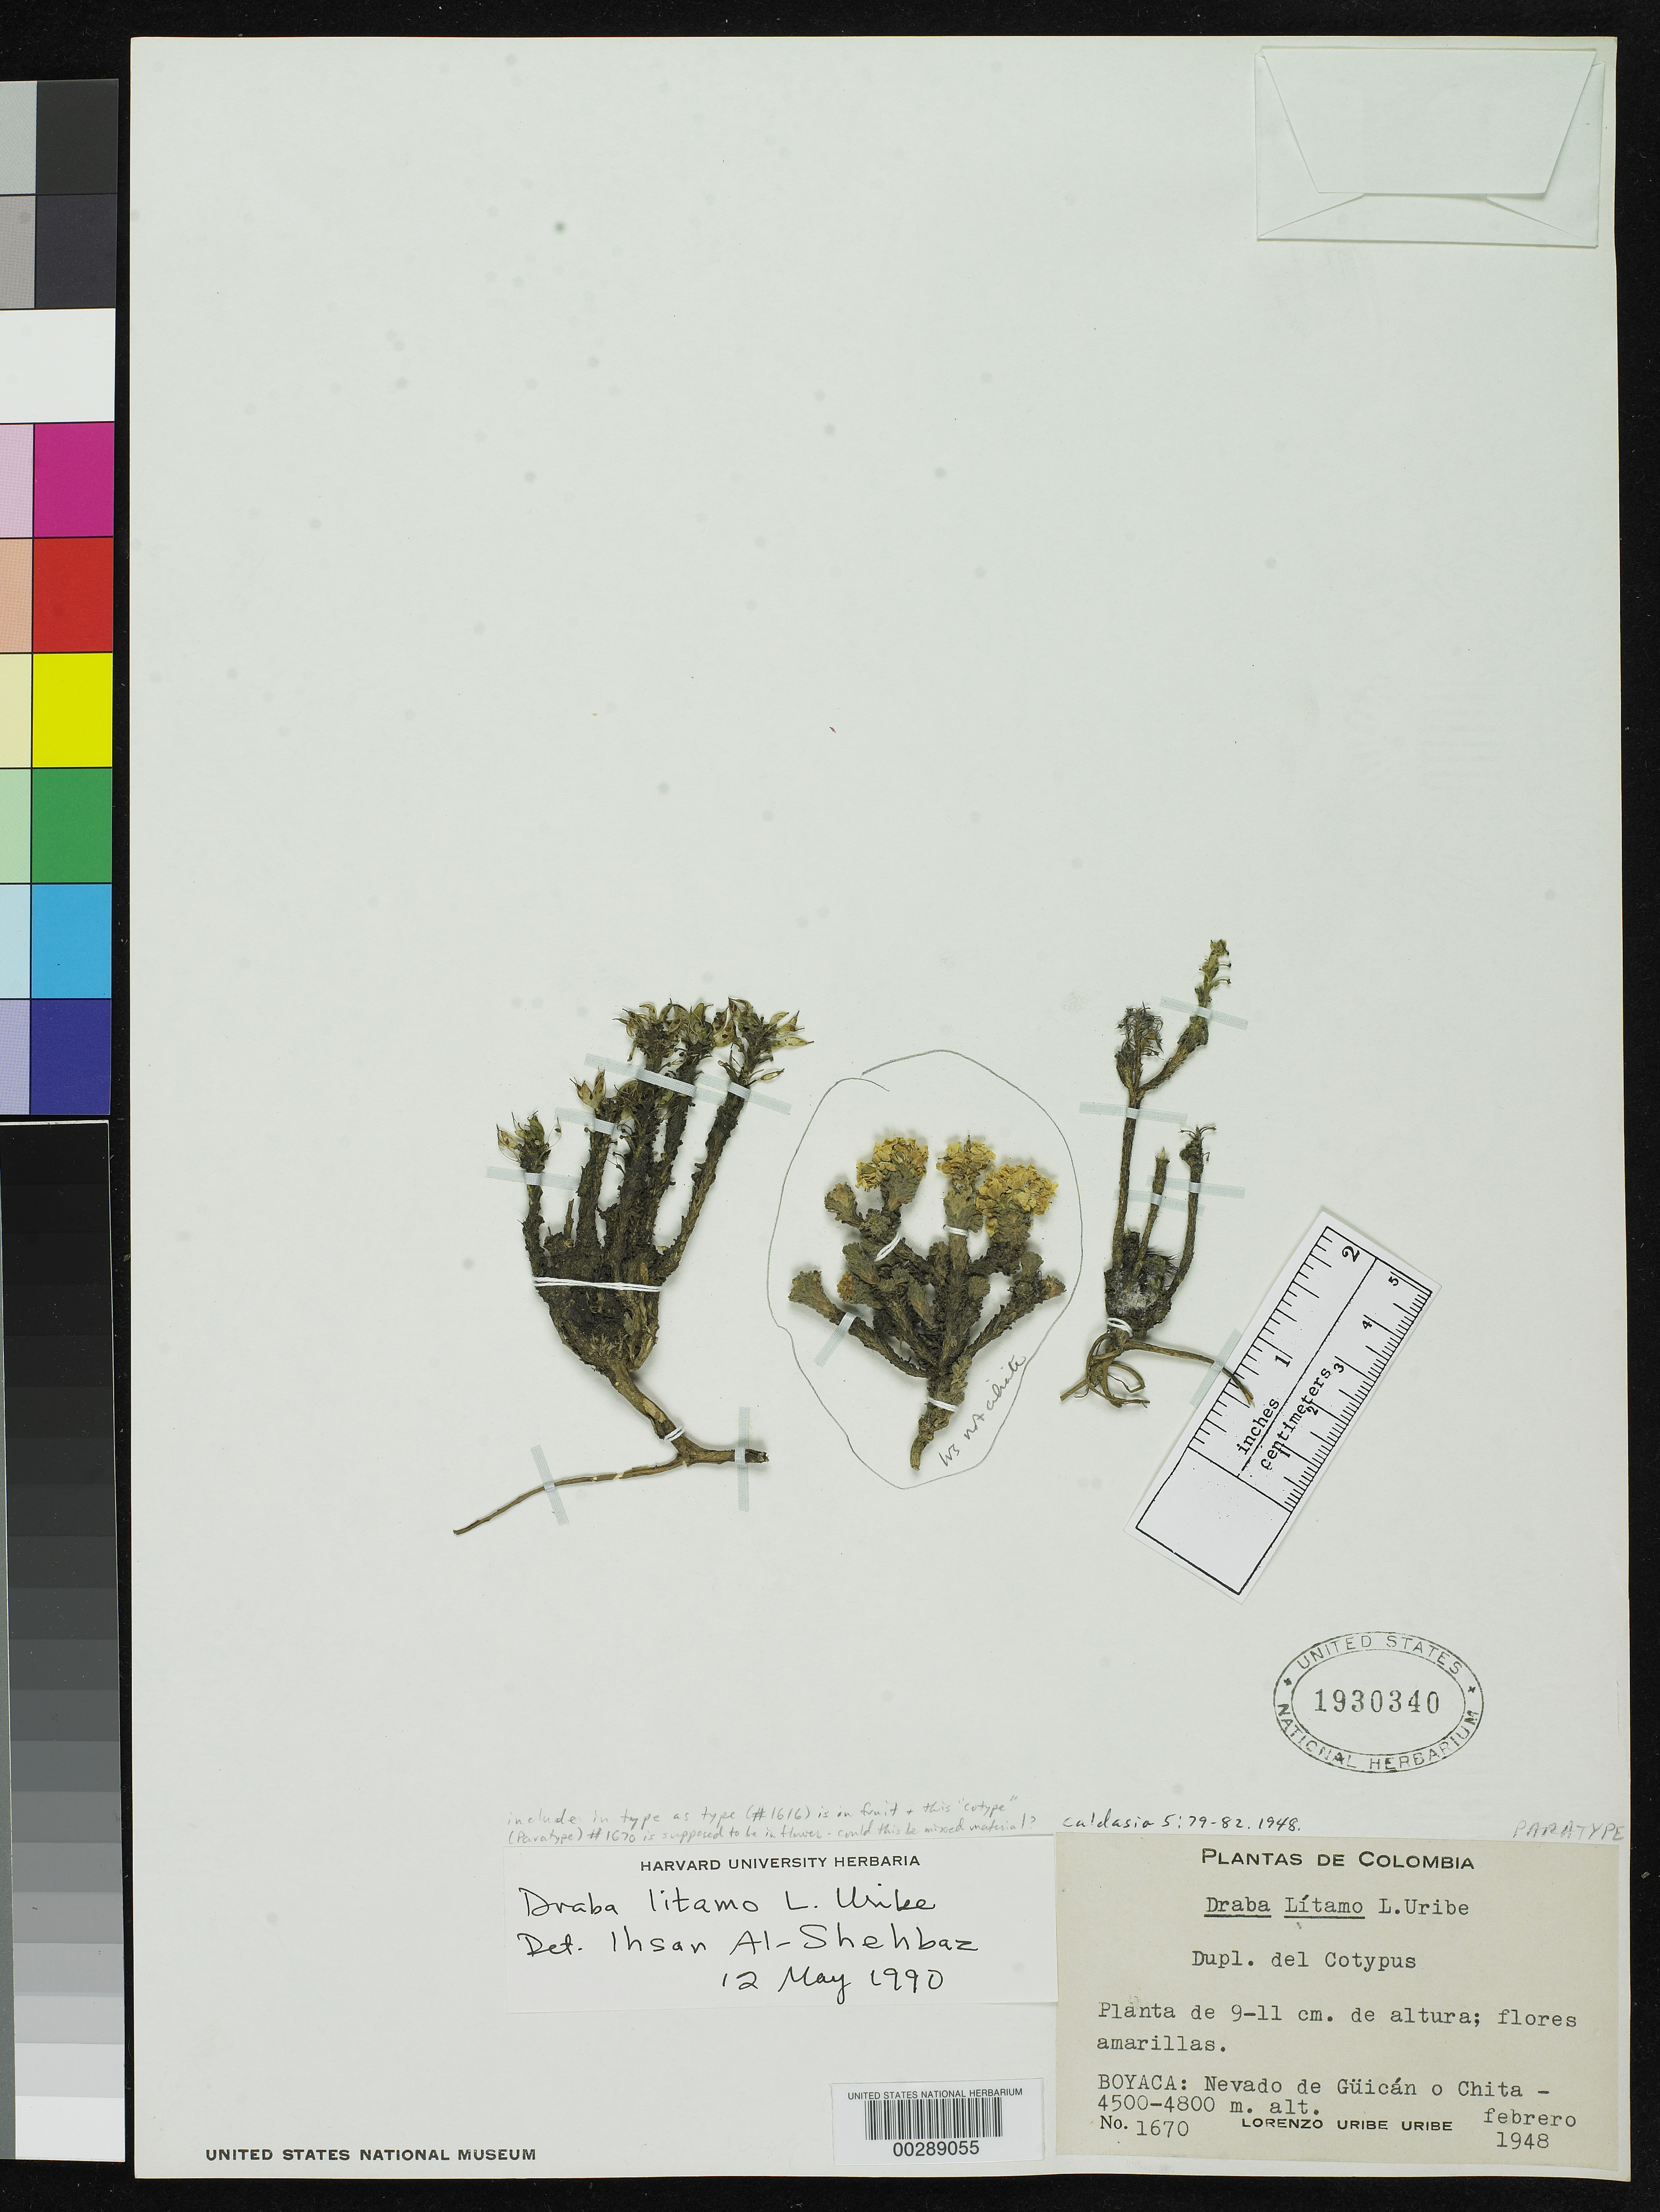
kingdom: Plantae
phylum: Tracheophyta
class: Magnoliopsida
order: Brassicales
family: Brassicaceae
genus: Draba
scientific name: Draba litamo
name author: L. Uribe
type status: Paratype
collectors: L. Uribe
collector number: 1670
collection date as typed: Feb 1948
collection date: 1948-02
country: Colombia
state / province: Boyacá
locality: Nevada de Guican o Chita.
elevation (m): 4500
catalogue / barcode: US 1930340